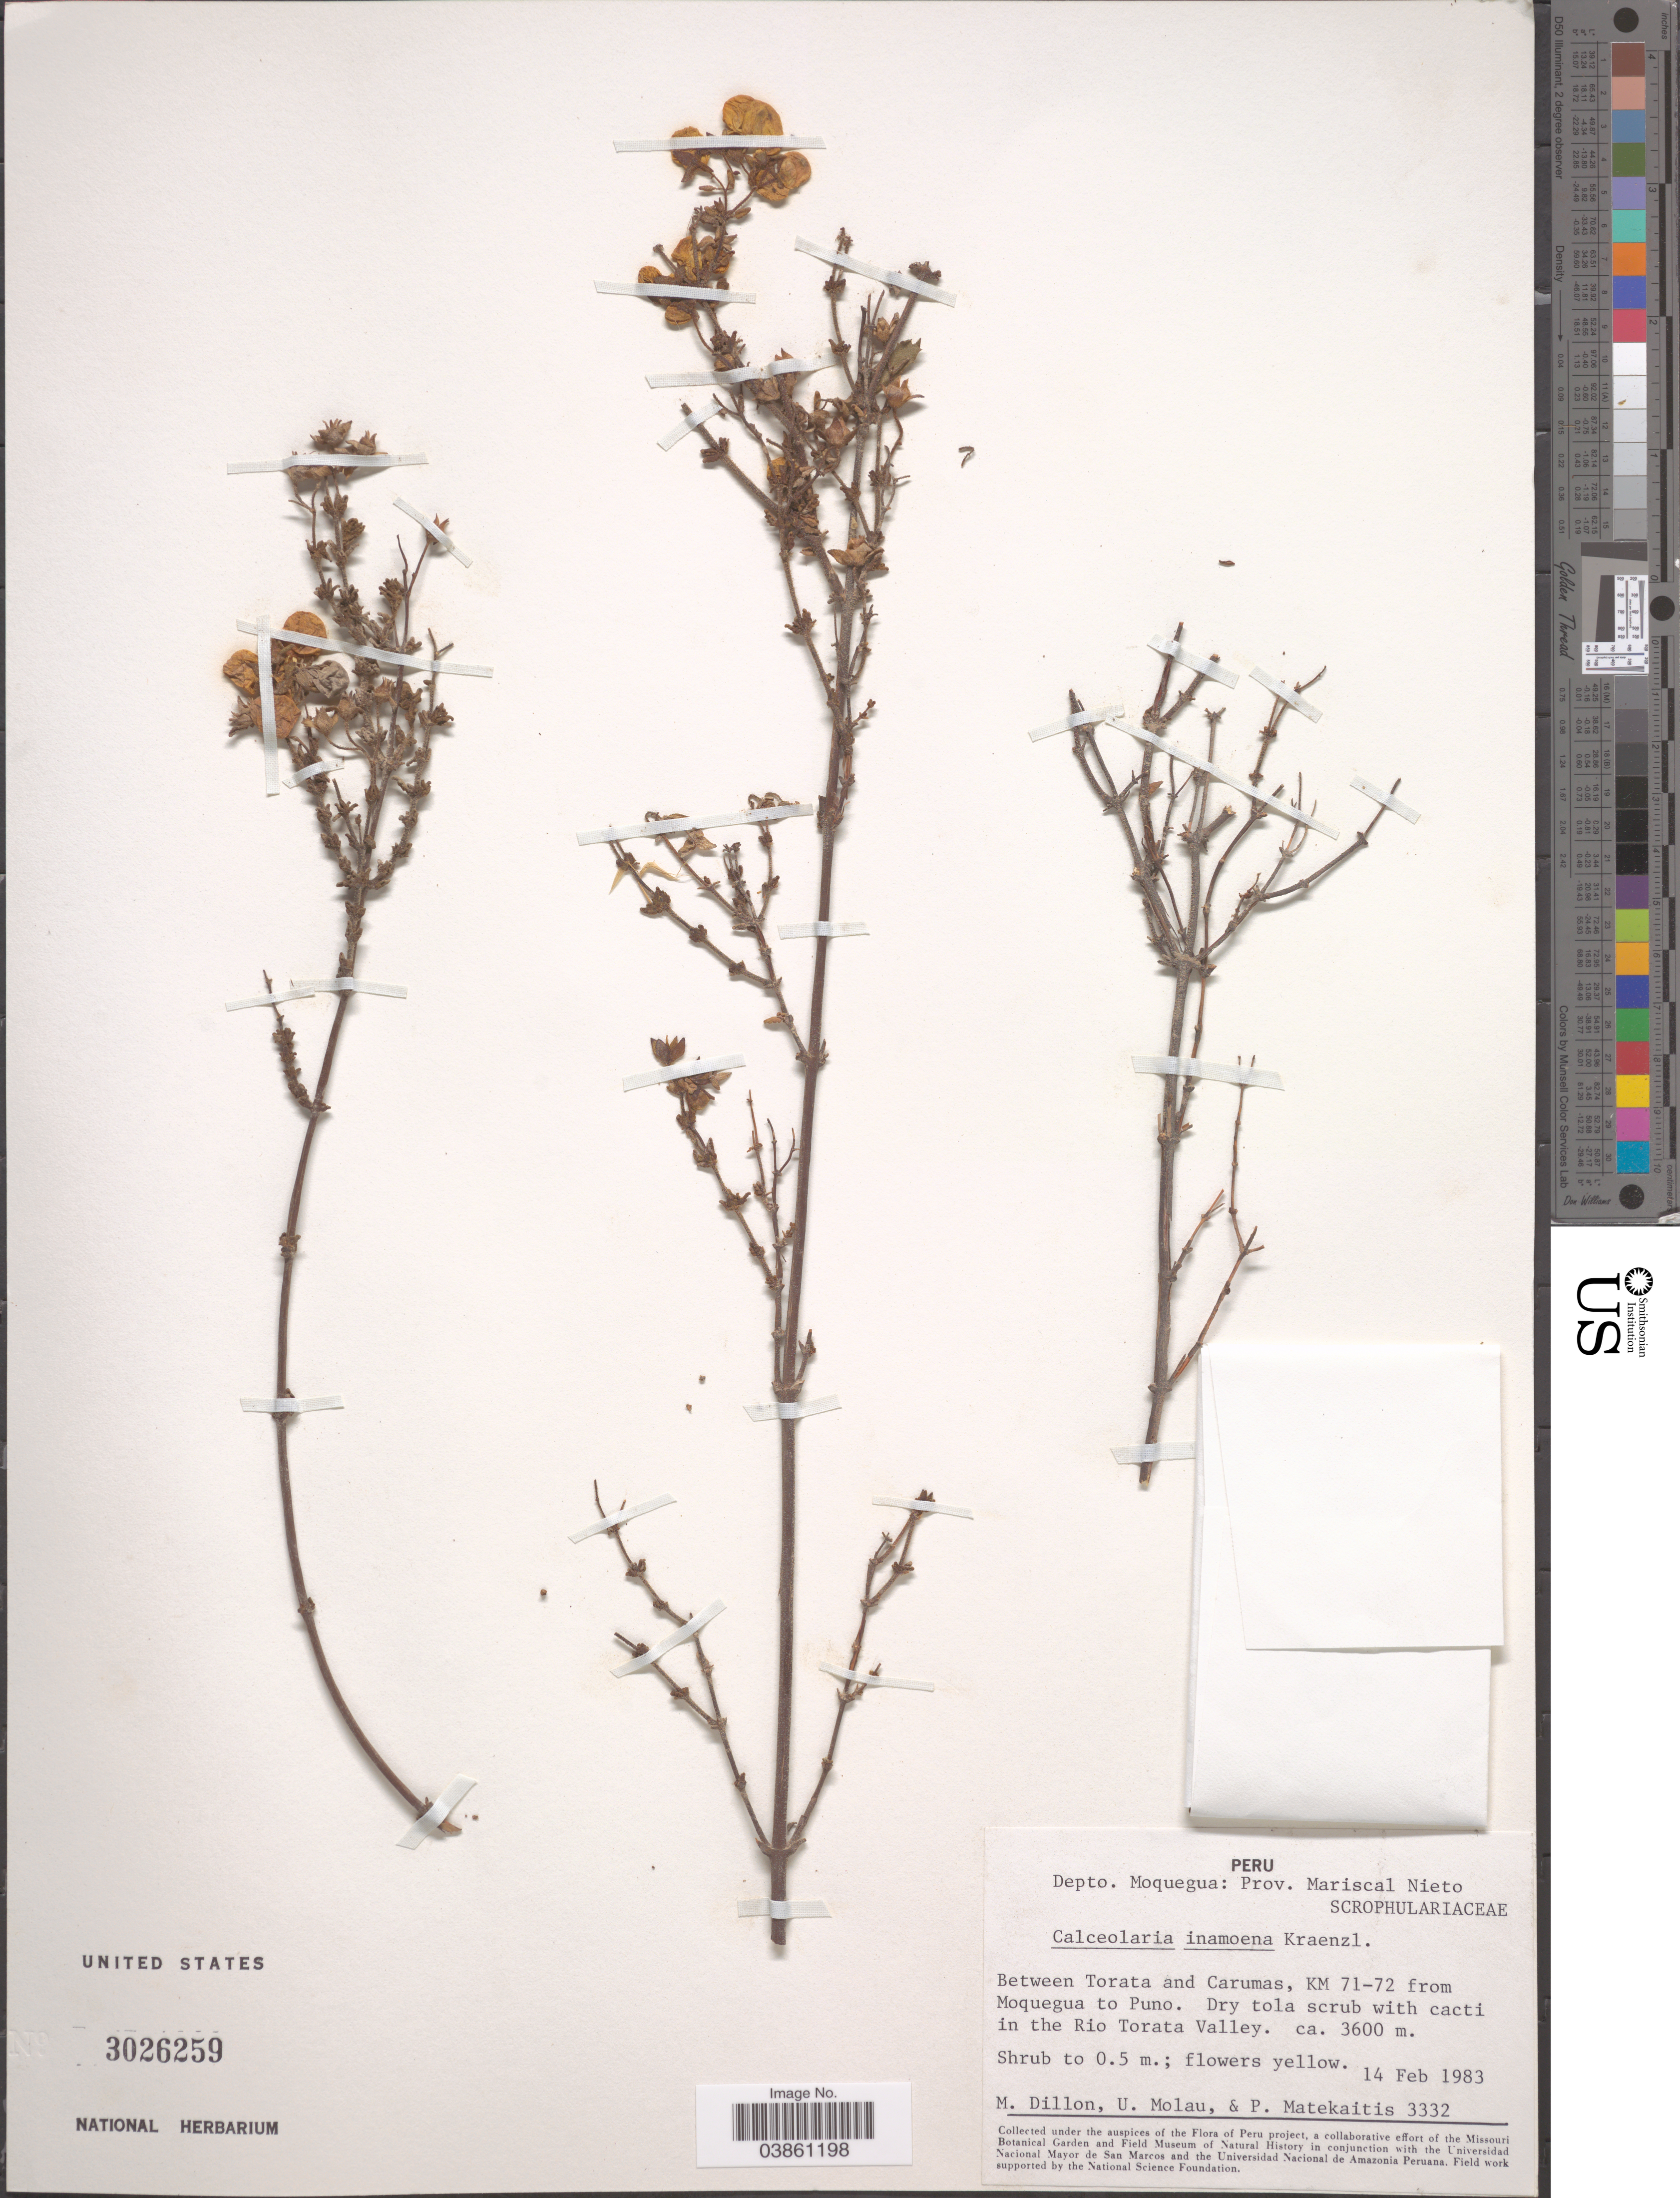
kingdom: Plantae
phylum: Tracheophyta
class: Magnoliopsida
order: Lamiales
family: Calceolariaceae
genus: Calceolaria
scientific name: Calceolaria inamoena subsp. inamoena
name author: Kraenzl.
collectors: M. O. Dillon, U. Molau & P. Matekaitis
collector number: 3332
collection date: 1983-02-14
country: Peru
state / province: Moquegua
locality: Depto. Moquegua: Prov. Mariscal Nieto. Between Torata and Carumas, Km 71-72 from Moquegua to Puno. Dry tola scrub with cacti in the Rio Torato Valley.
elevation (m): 3600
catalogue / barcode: US 3026259